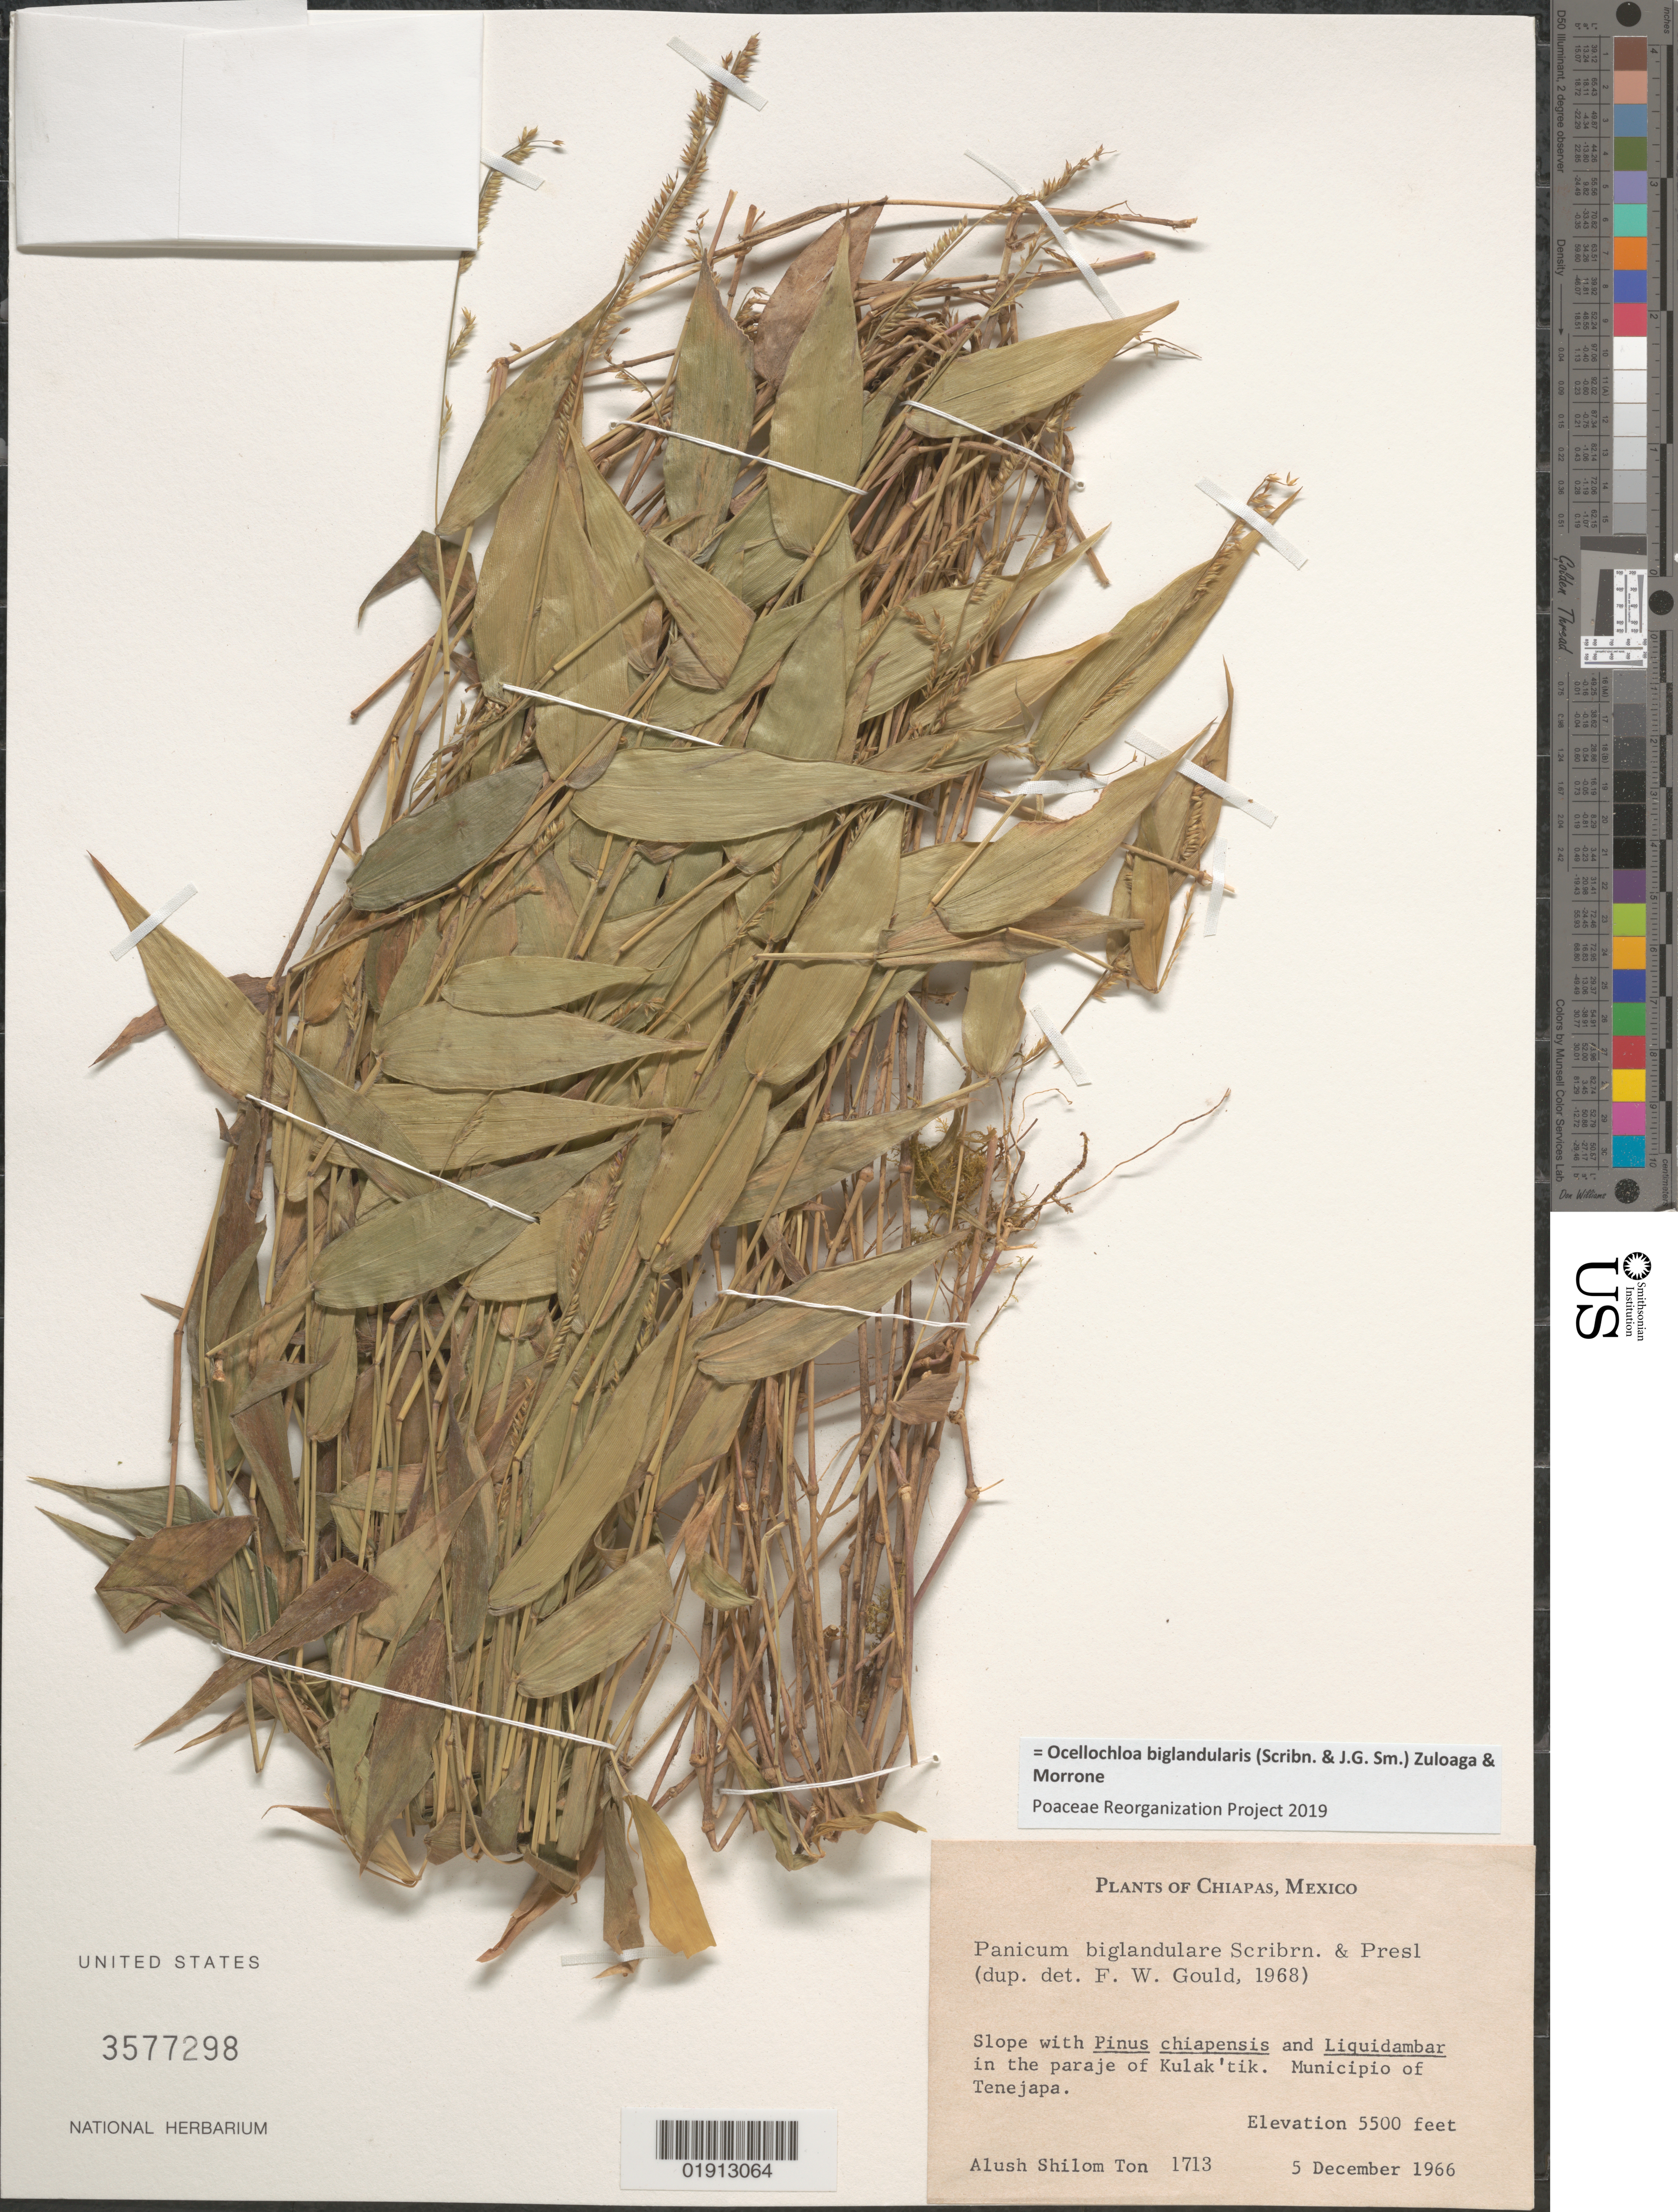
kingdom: Plantae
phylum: Tracheophyta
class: Liliopsida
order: Poales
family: Poaceae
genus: Panicum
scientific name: Panicum biglandulare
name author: Scribn. & J.G. Sm.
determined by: Gould, F. W.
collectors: A. S. Ton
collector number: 1713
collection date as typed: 05 Dec 1966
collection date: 1966-12-05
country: Mexico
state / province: Chiapas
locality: In the Paraje of Kulak'tik, Municipio of Tenejapa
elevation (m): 1676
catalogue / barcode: US 3577298